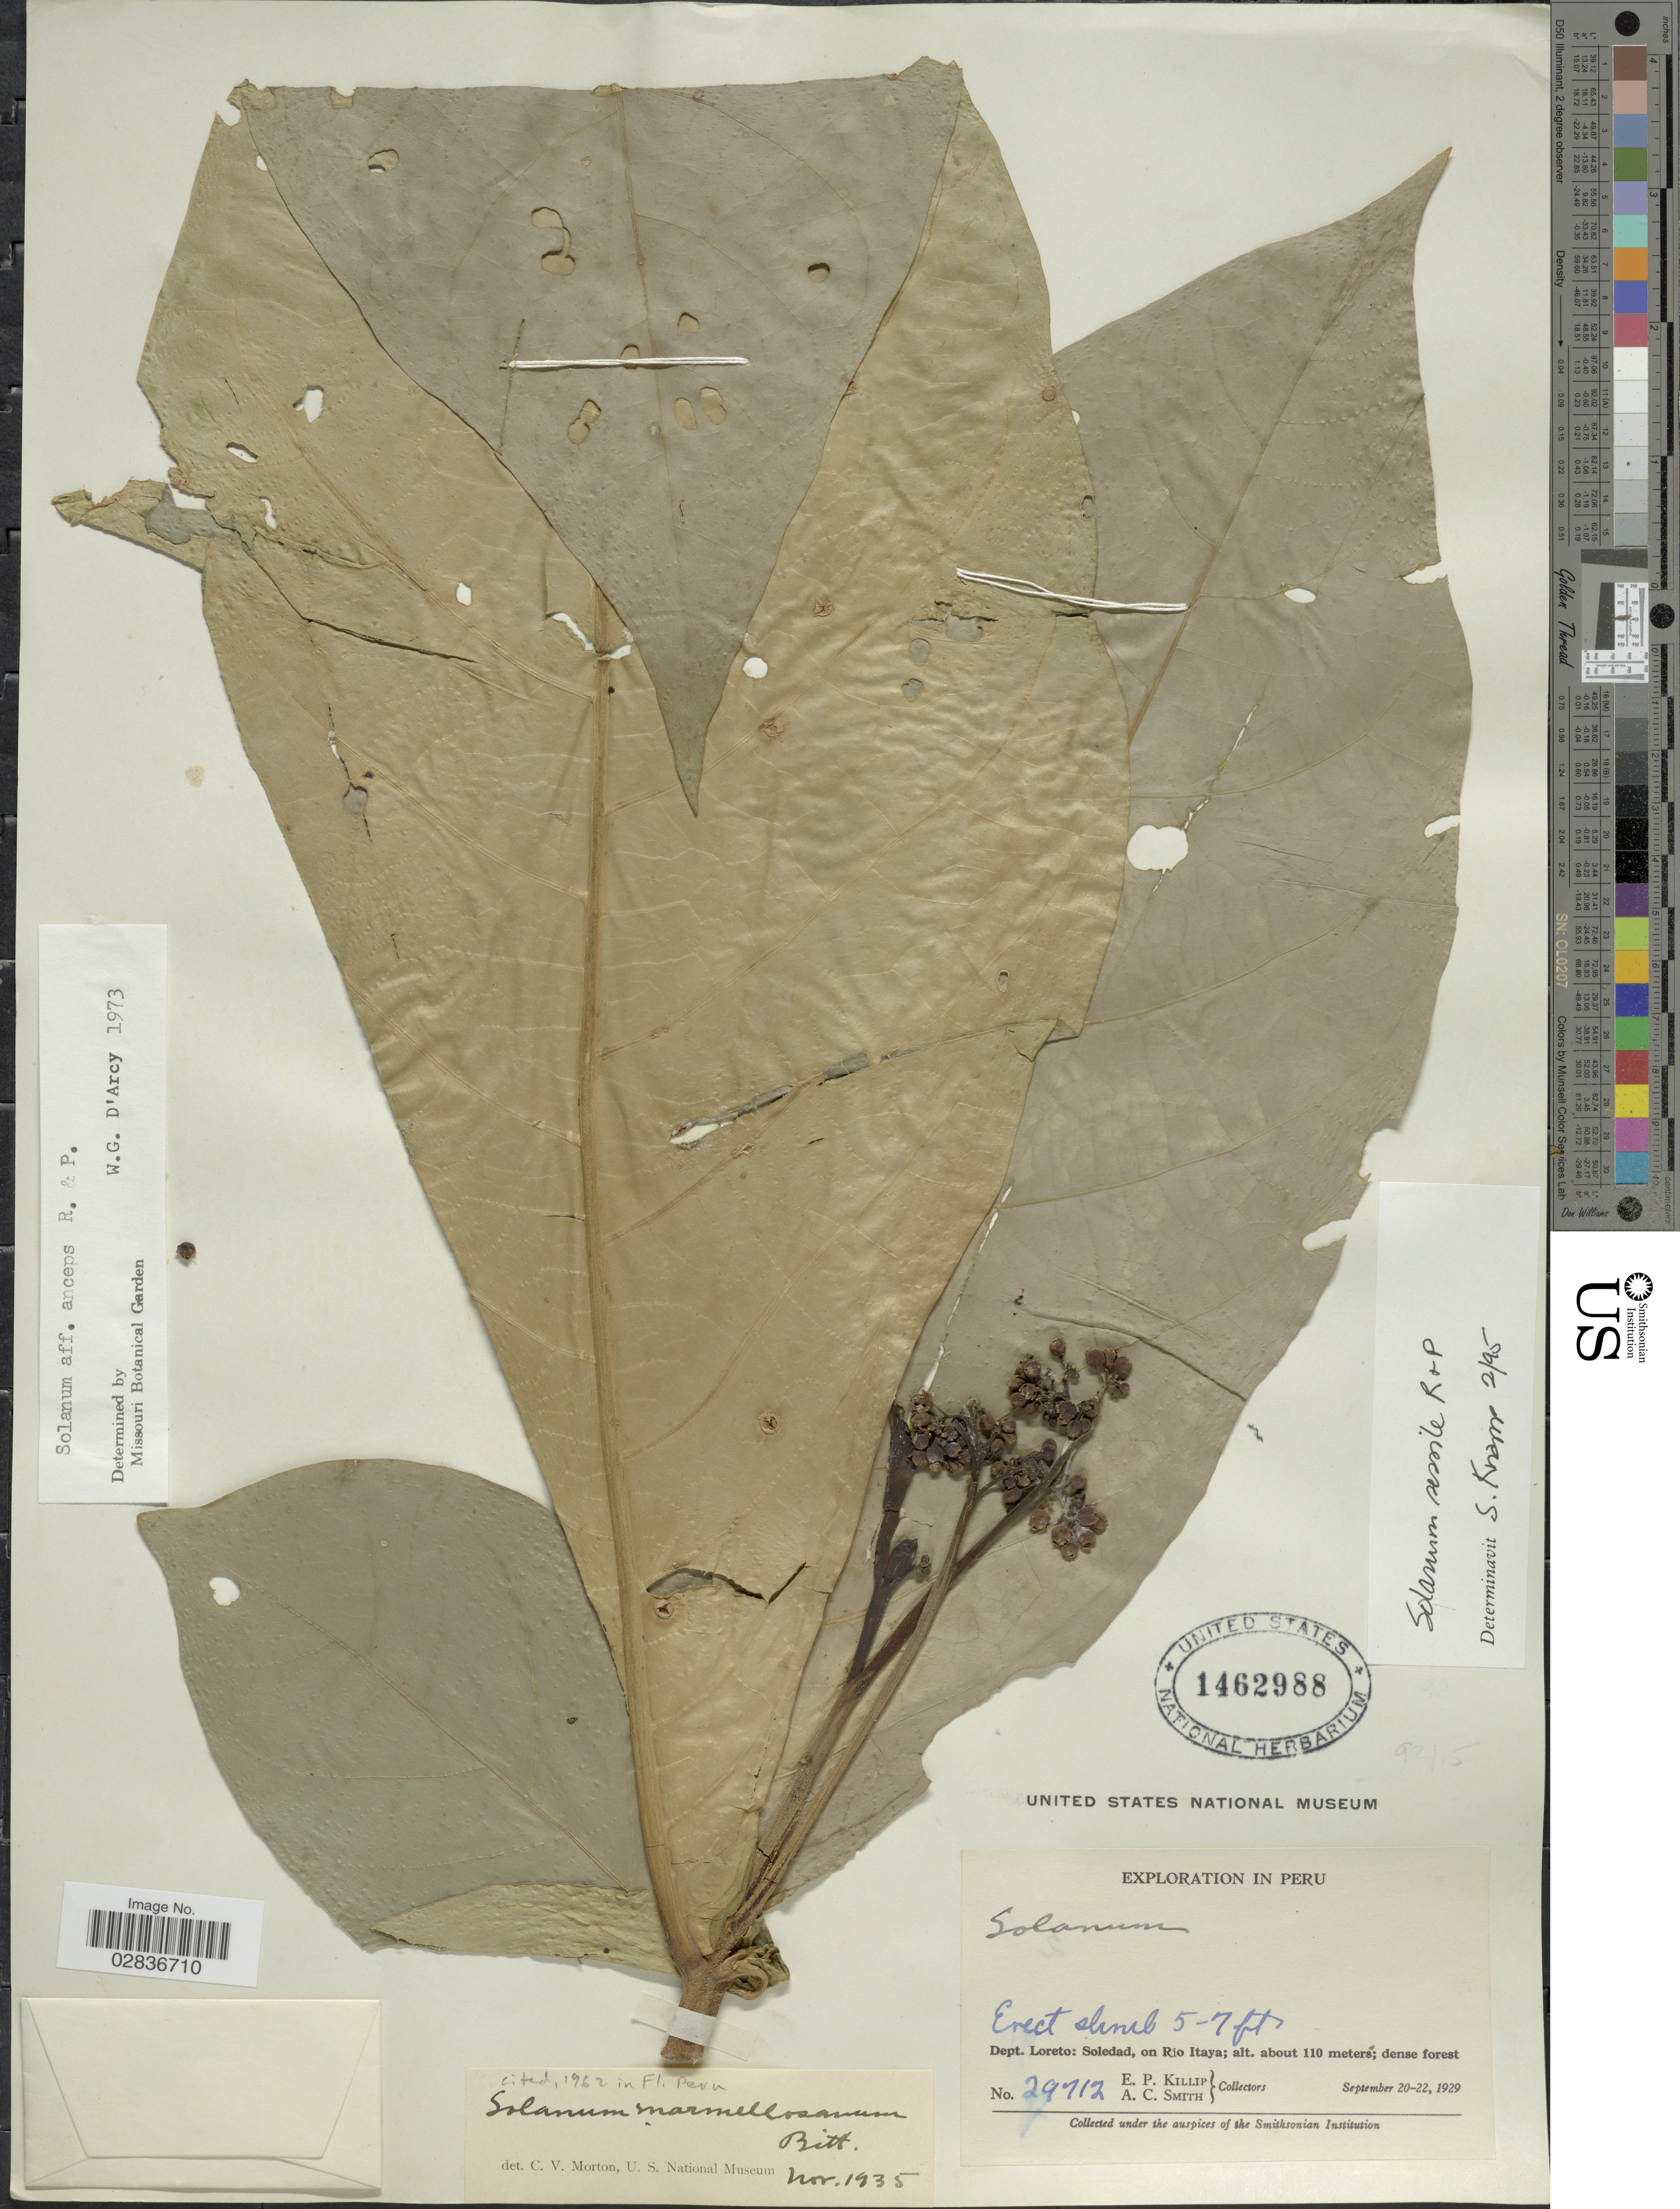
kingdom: Plantae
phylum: Tracheophyta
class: Magnoliopsida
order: Solanales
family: Solanaceae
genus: Solanum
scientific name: Solanum sessile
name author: Dunal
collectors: E. P. Killip & A. C. Smith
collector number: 29712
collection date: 1929-09-20/1929-09-22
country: Peru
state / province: Loreto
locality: Dept. Loreto: Soledad, on Río Itaya.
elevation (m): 110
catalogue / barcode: US 1462988